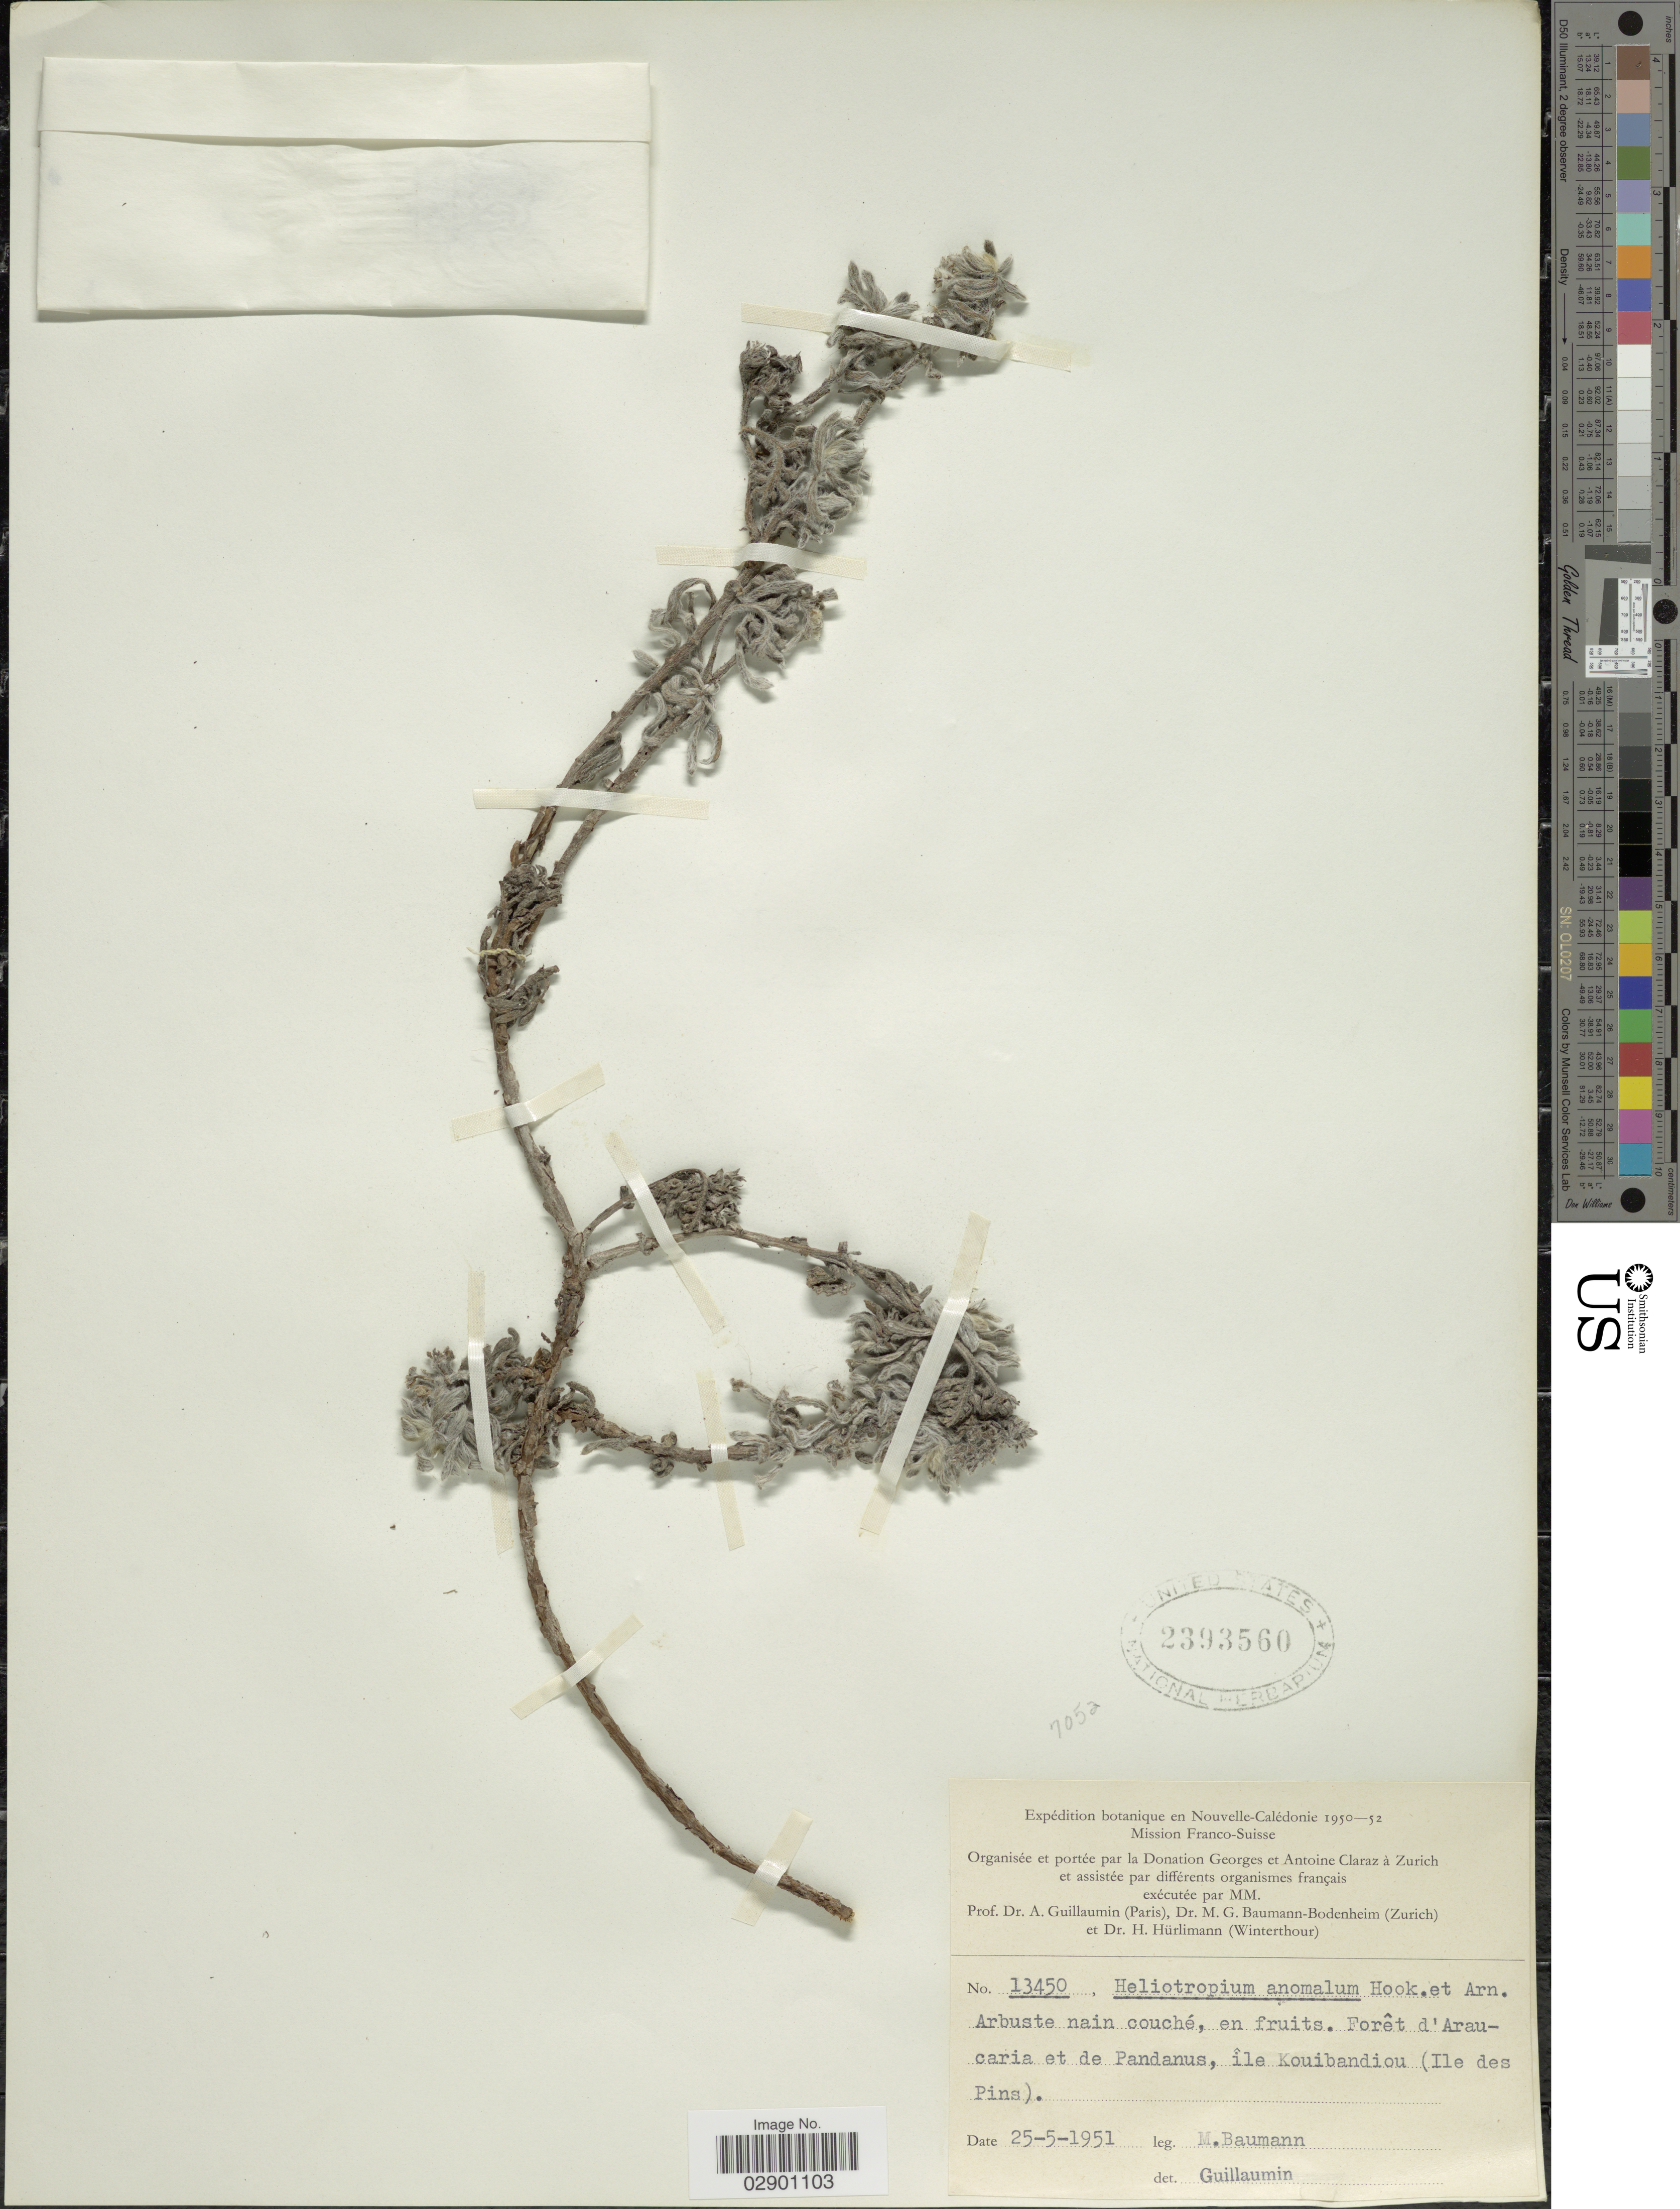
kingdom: Plantae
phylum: Tracheophyta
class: Magnoliopsida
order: Boraginales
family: Heliotropiaceae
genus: Heliotropium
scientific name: Heliotropium anomalum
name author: Hook. & Arn.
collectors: M. Baumann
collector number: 13450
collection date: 1951-05-25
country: New Caledonia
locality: Forêt d'Araucaria et de Pandanus, île Kouibandiou (Ile des Pins).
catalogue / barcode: US 2393560